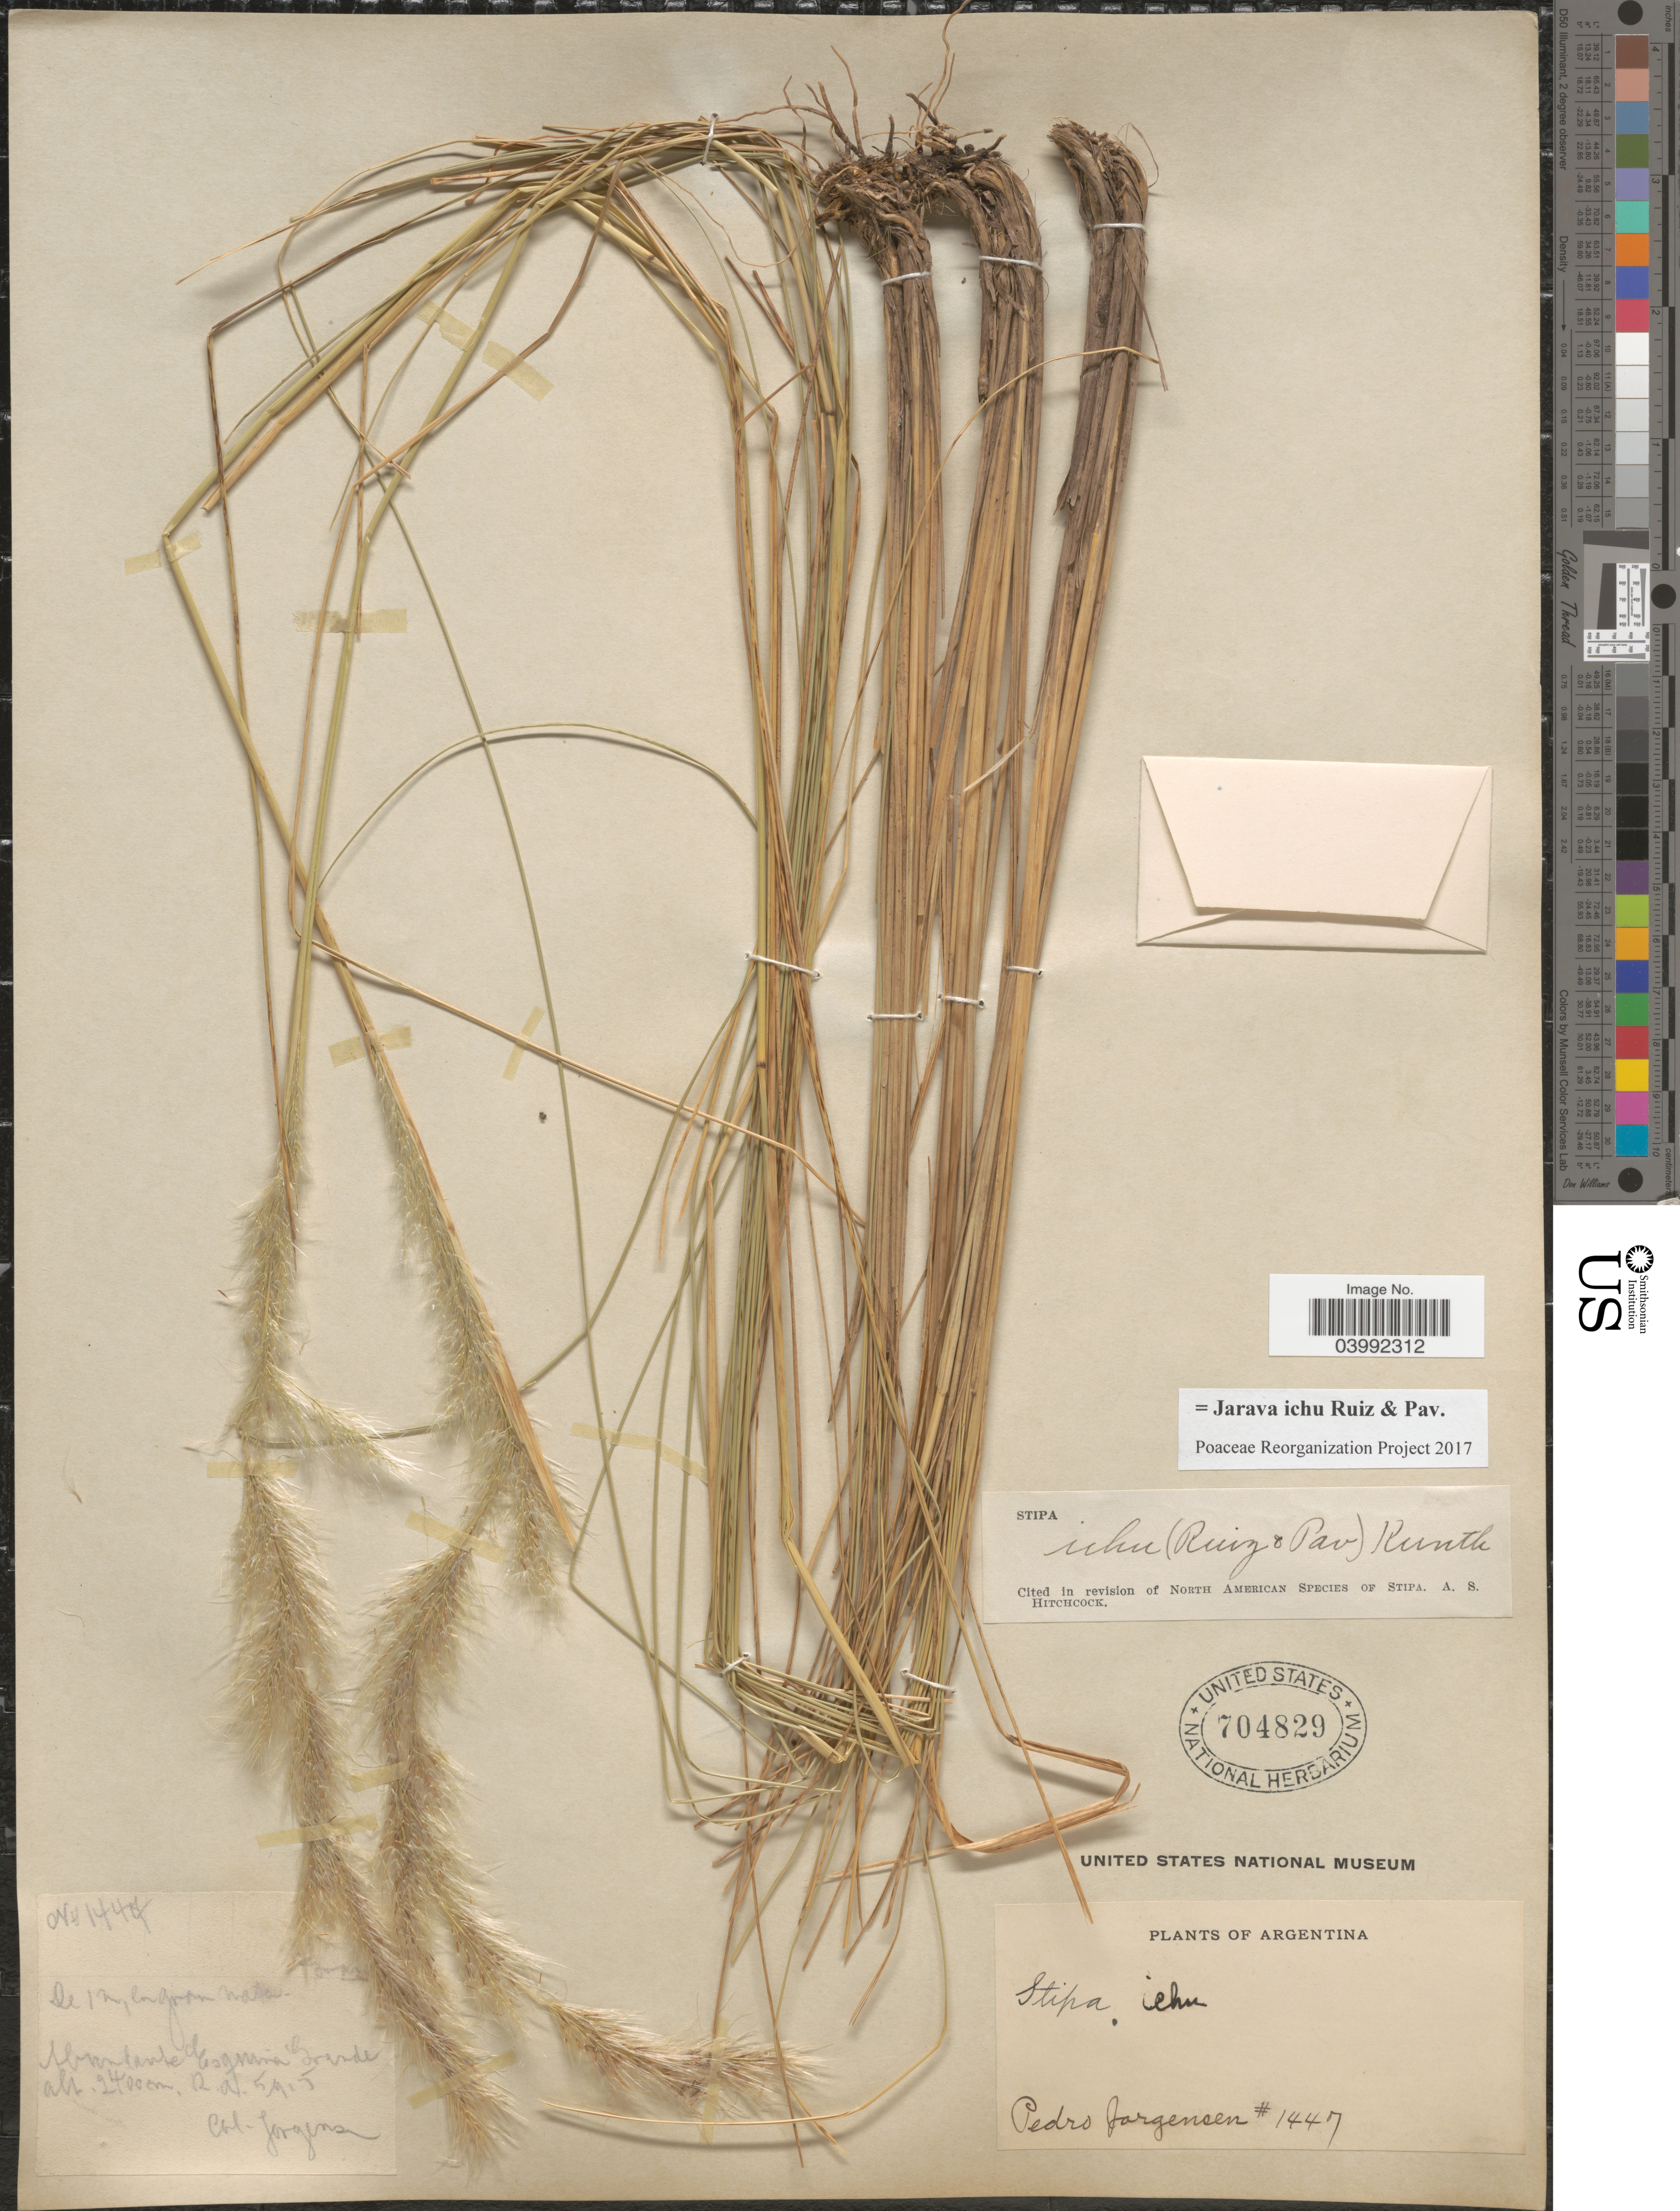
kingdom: Plantae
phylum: Tracheophyta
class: Liliopsida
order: Poales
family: Poaceae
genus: Jarava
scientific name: Jarava ichu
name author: Ruiz & Pav.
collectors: P. Jorgensen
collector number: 1447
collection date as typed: Transcribed d/m/y: 12/5/15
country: Argentina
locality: Esquina Grande.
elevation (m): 2400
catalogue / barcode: US 704829